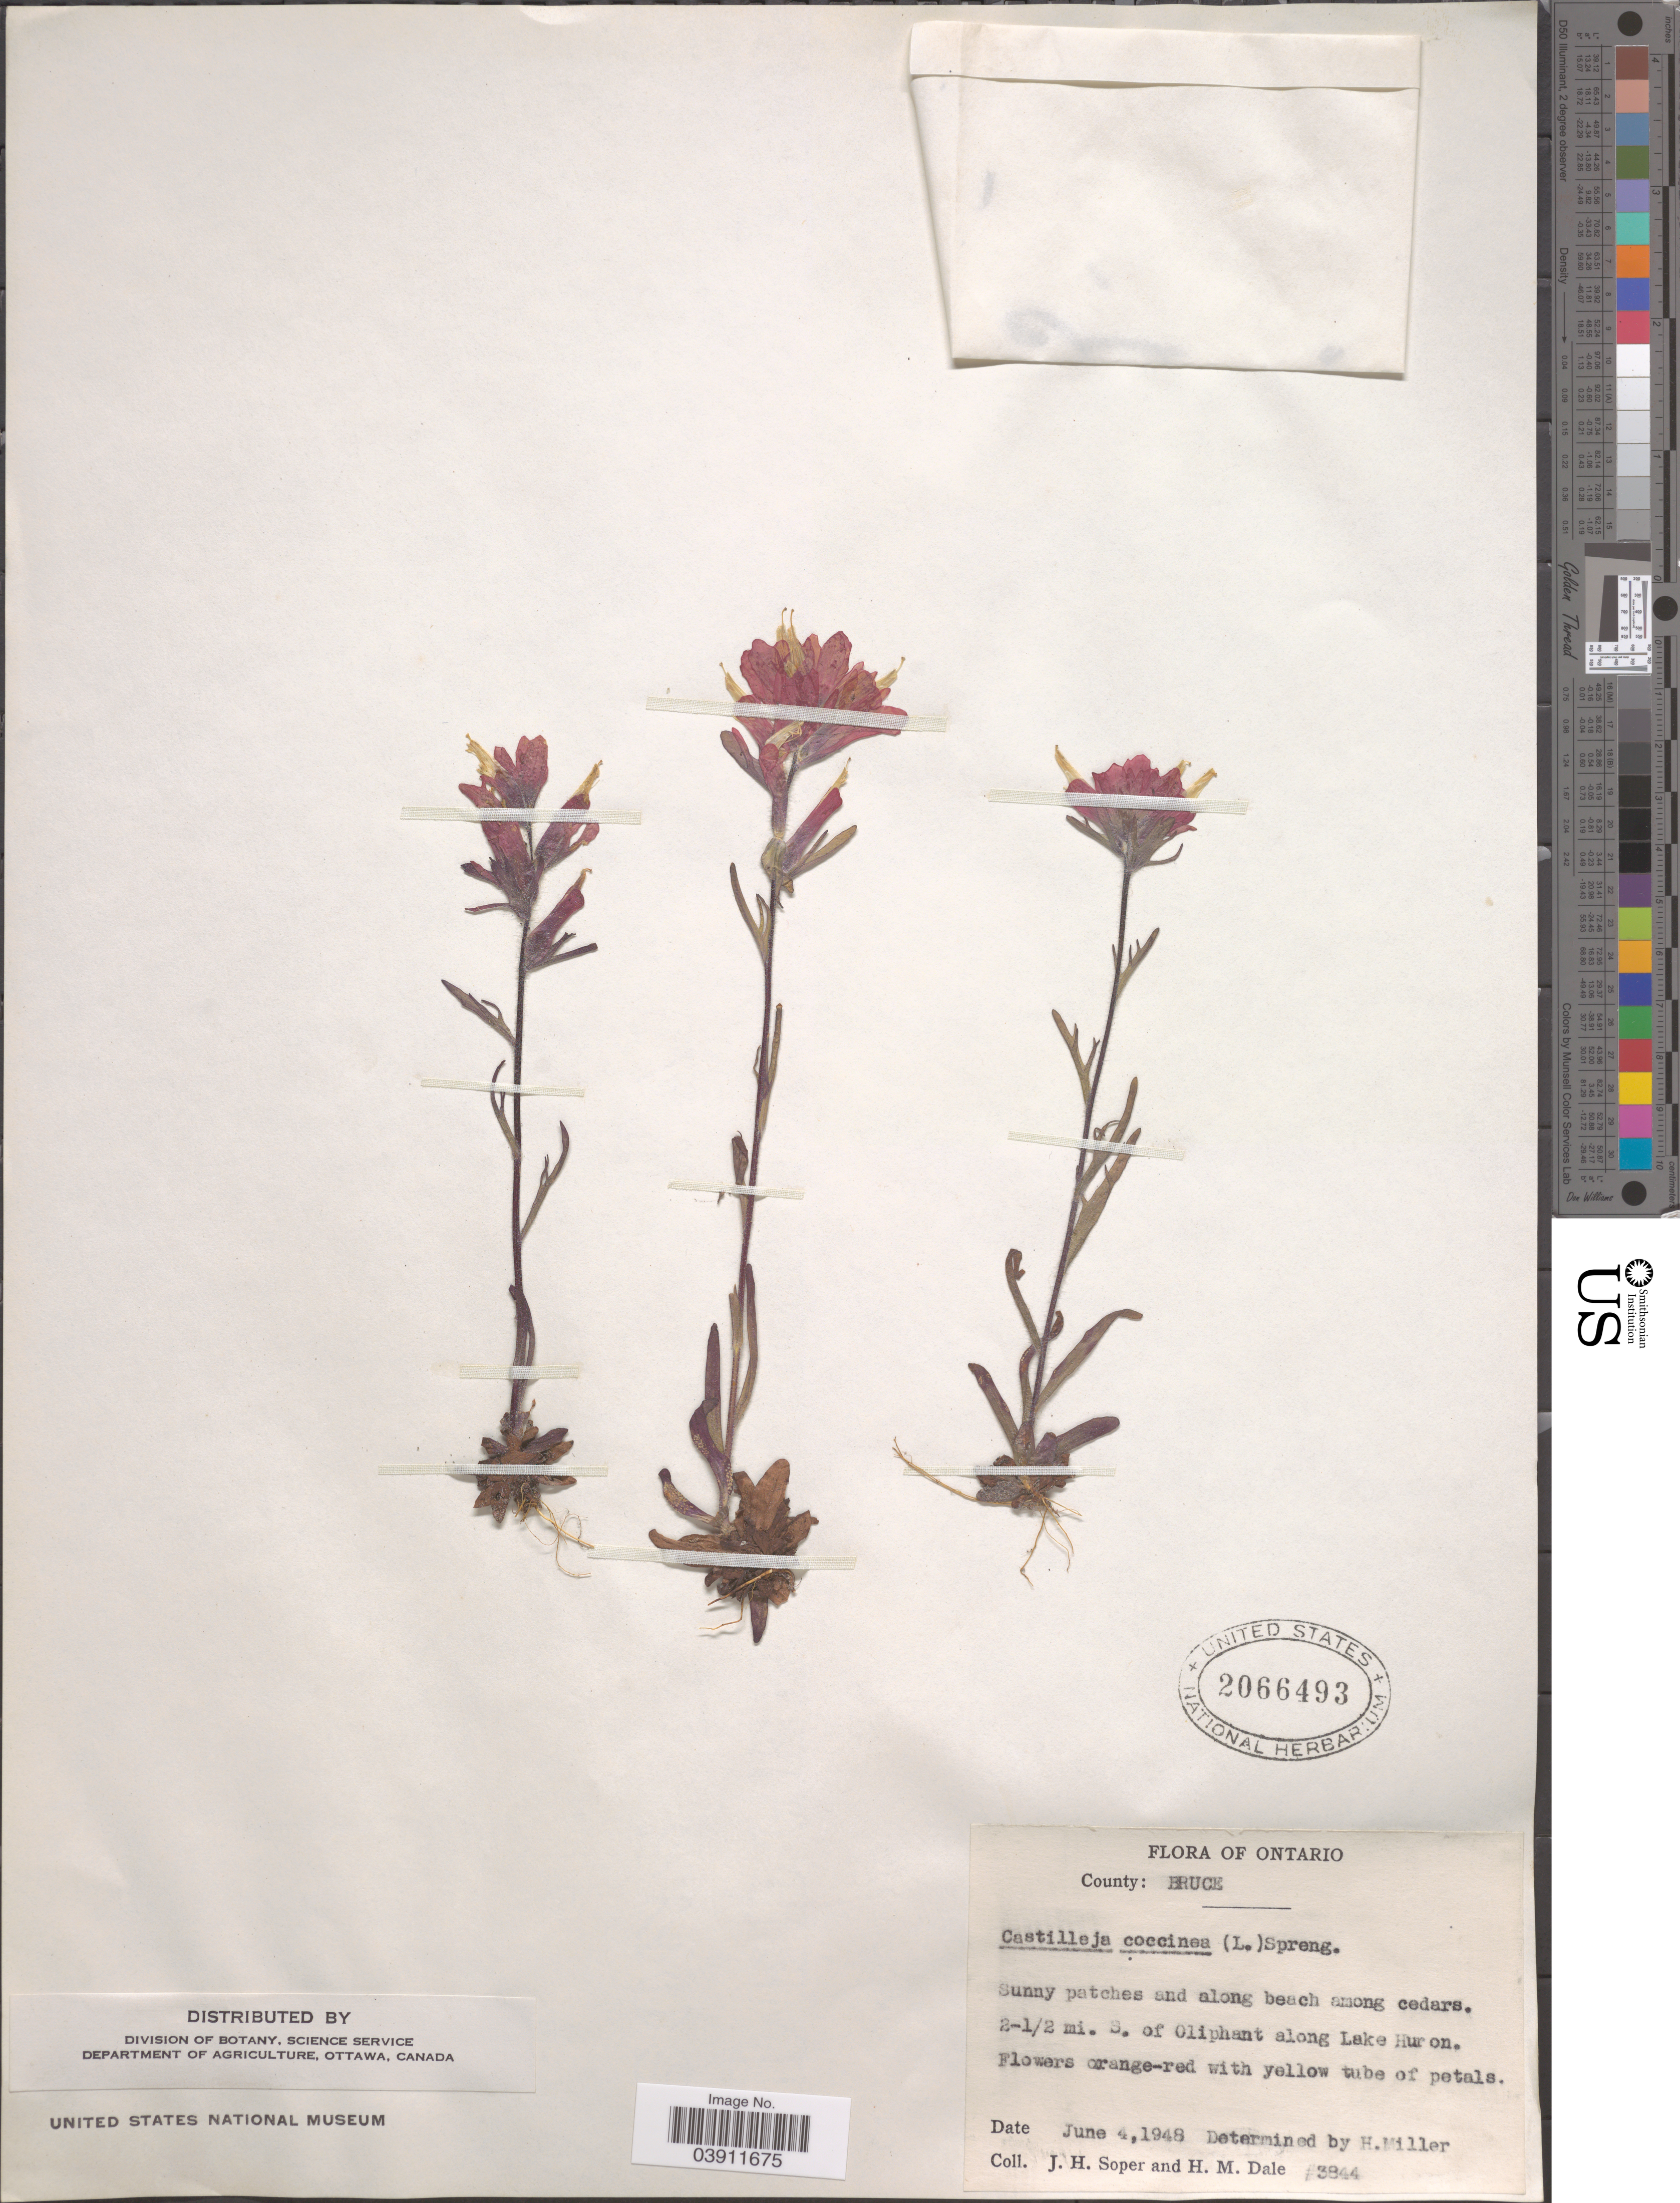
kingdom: Plantae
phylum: Tracheophyta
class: Magnoliopsida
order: Lamiales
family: Orobanchaceae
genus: Castilleja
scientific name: Castilleja coccinea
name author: (L.) Spreng.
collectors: J. H. Soper & H. M. Dale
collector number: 3844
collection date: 1948-06-04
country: Canada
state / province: Ontario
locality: County: Bruce. 2-1/2 mi. S. of Oliphant along Lake Huron.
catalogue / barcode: US 2066493